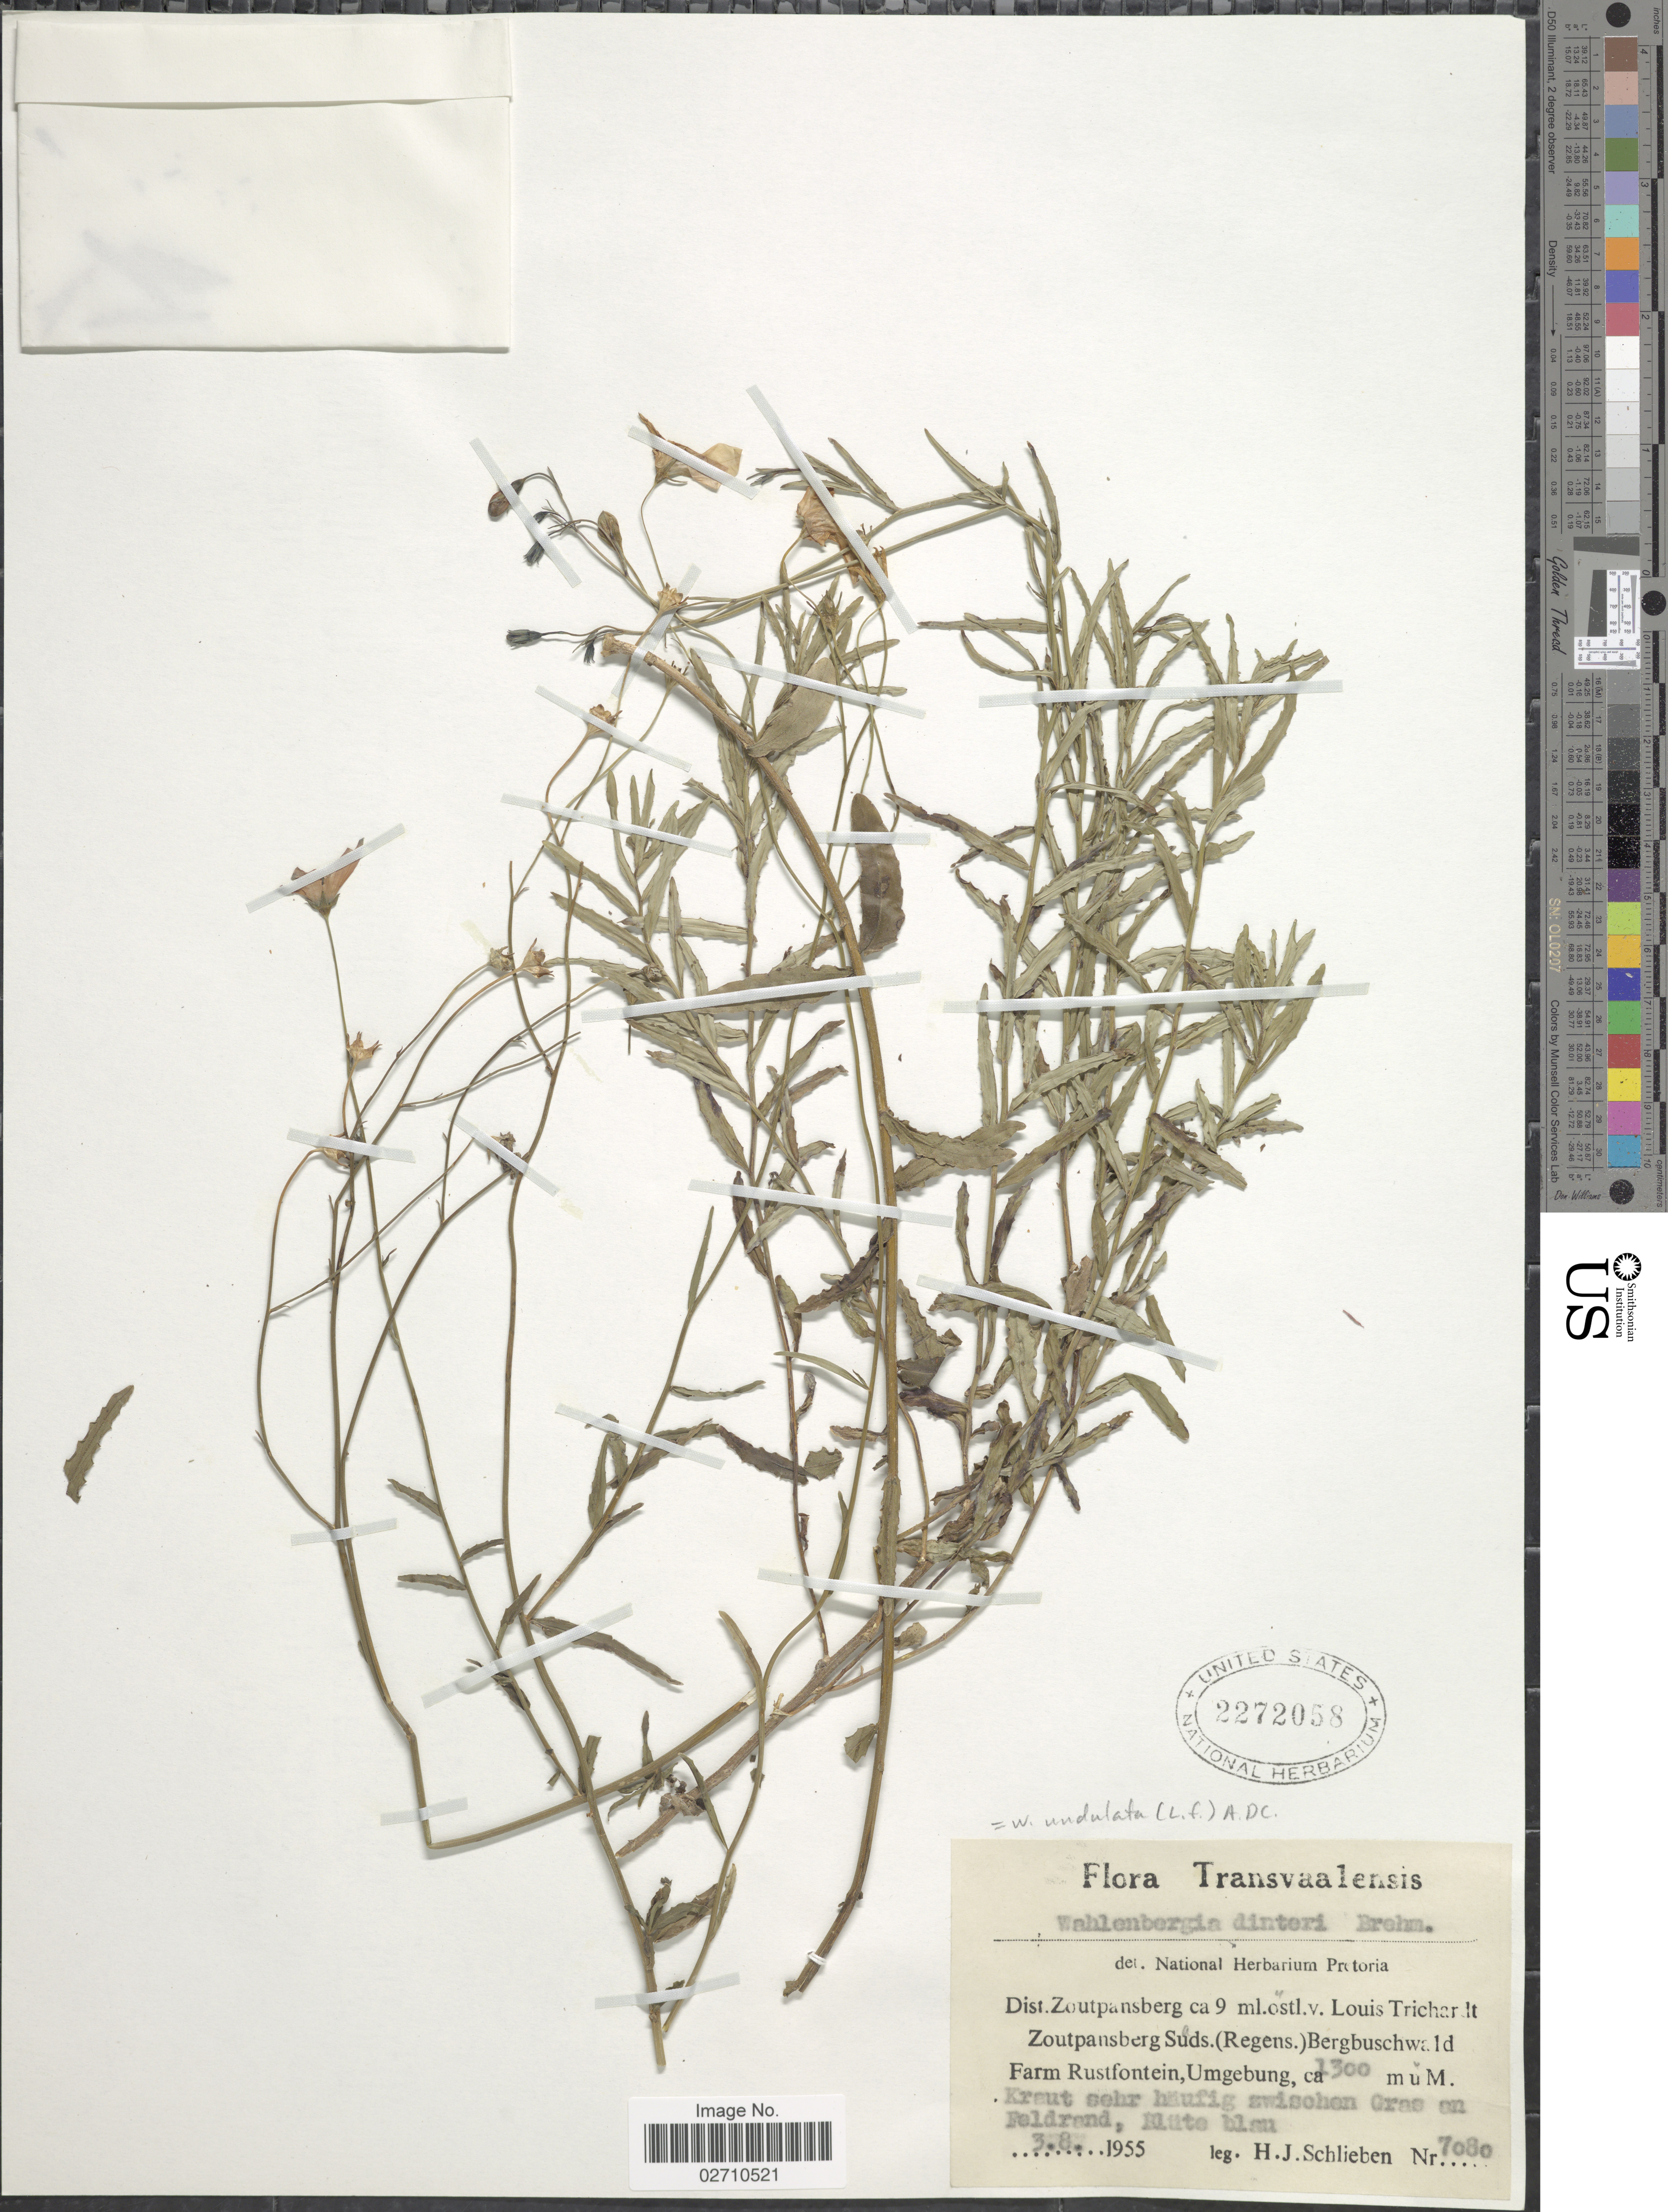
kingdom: Plantae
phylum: Tracheophyta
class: Magnoliopsida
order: Asterales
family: Campanulaceae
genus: Wahlenbergia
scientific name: Wahlenbergia undulata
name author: (L. f.) A. DC.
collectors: H. J. Schlieben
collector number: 7080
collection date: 1955-08-03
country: South Africa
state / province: Limpopo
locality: Transvaalensis, Dist. Zoutpansberg ca 9 ml. ostl. v. Louis Trichardt, Zoutpansberg Suds. (Regens.) Bergbuschwald Farm Rustfontein, Umgebung.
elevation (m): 1300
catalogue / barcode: US 2272058